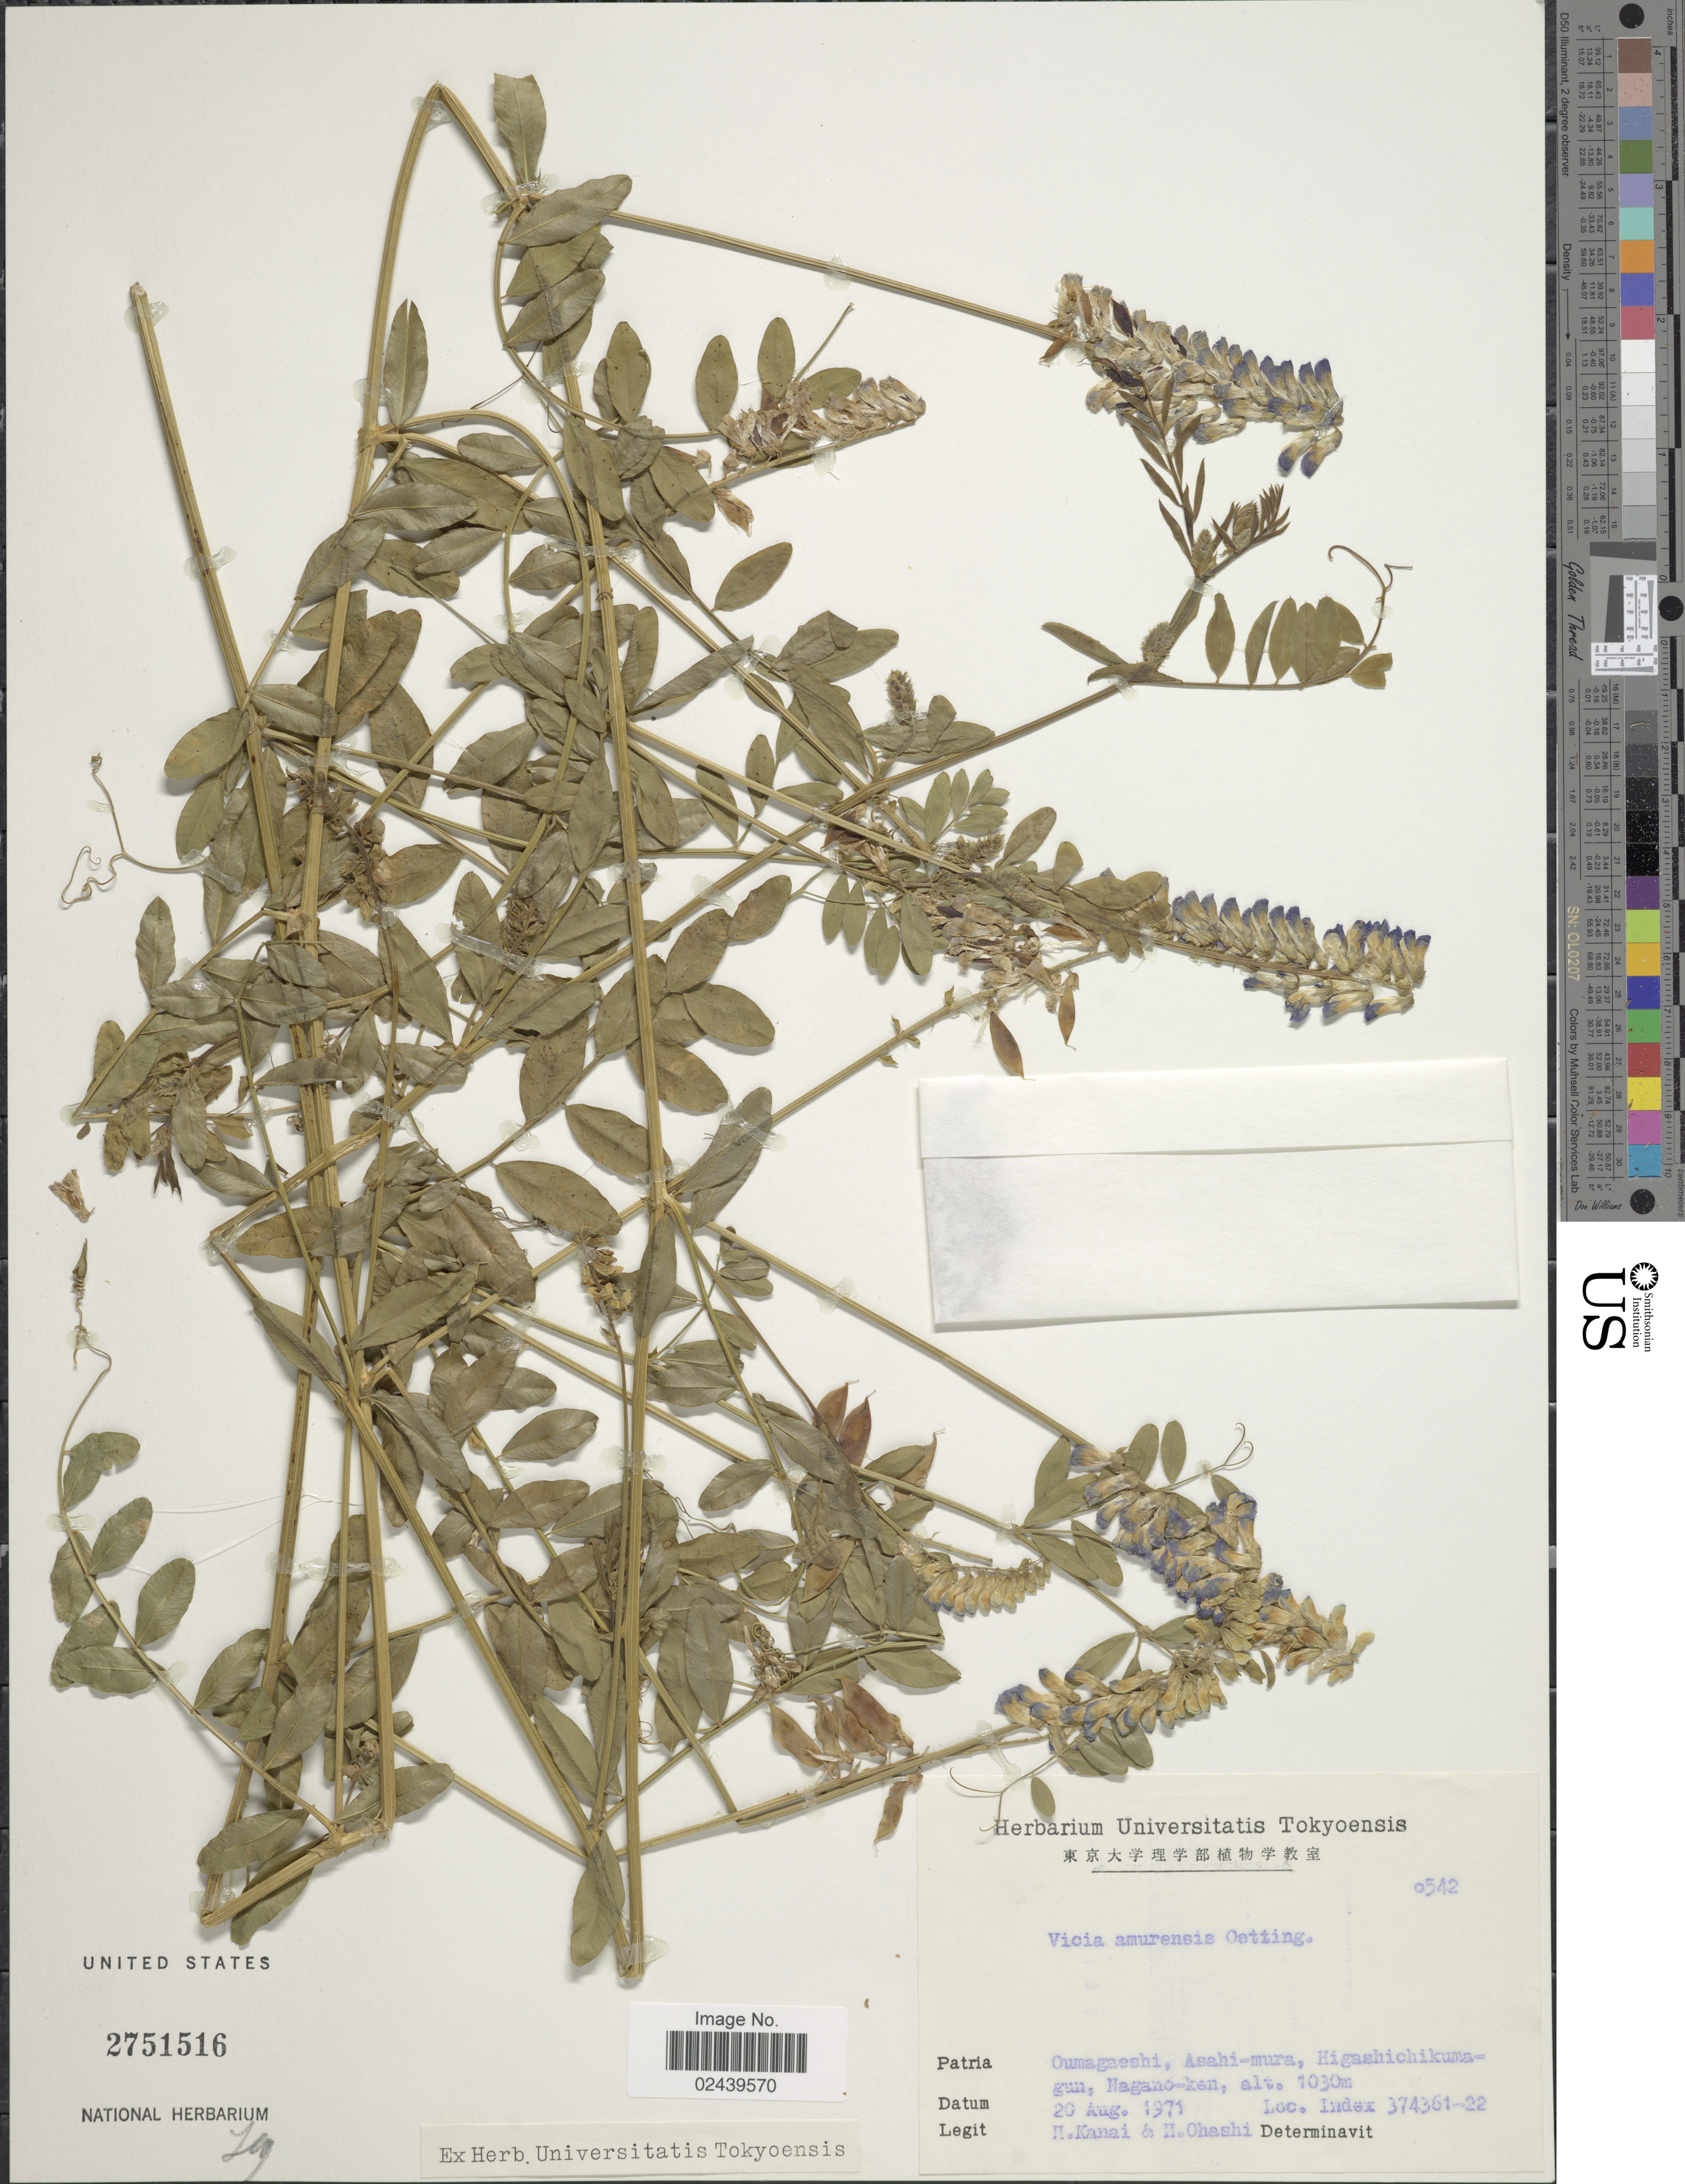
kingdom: Plantae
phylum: Tracheophyta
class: Magnoliopsida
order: Fabales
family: Fabaceae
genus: Vicia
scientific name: Vicia amurensis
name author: Oett.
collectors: H. Kanai & H. Ohashi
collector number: o542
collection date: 1971-08-20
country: Japan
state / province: Nagano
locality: Oumagaeshi, Asahi-mura, Higashichikuma-gun, Nagano-ken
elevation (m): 1030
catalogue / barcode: US 2751516